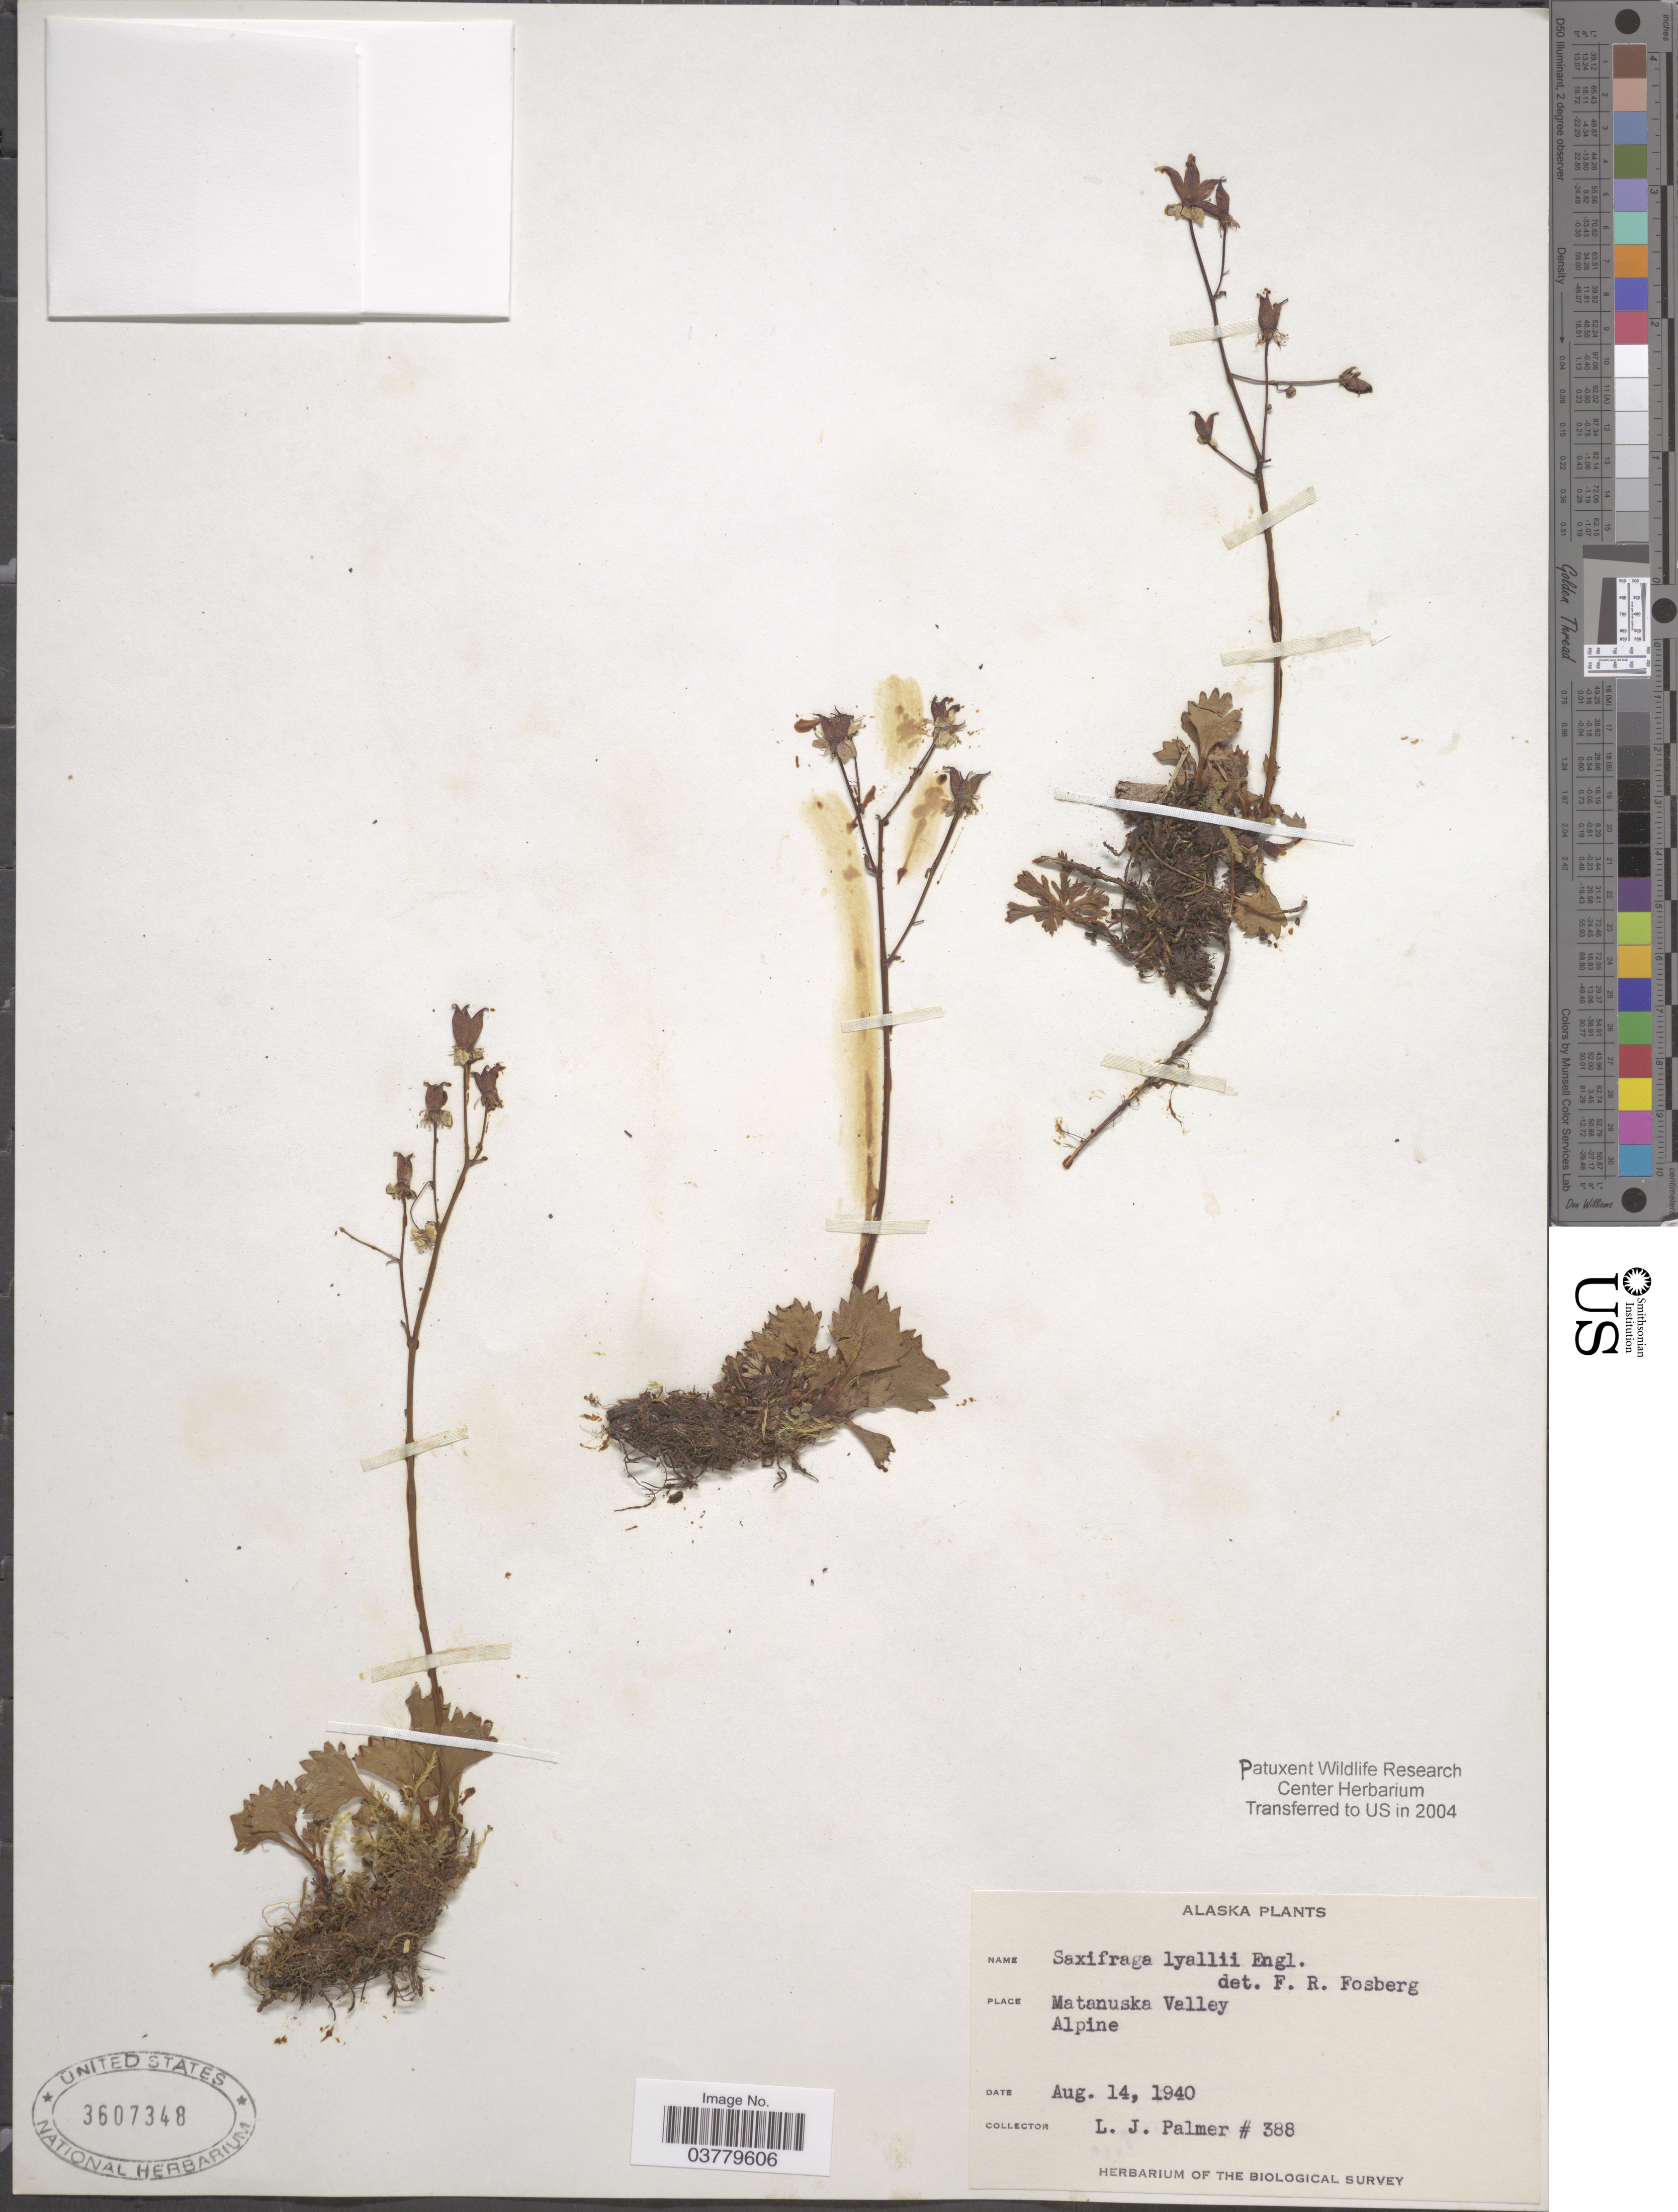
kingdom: Plantae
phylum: Tracheophyta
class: Magnoliopsida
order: Saxifragales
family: Saxifragaceae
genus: Micranthes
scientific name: Micranthes lyalii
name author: (Engl.) Small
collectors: L. J. Palmer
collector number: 388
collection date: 1940-08-14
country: United States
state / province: Alaska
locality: Matanuska Valley. Alpine.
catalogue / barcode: US 3607348